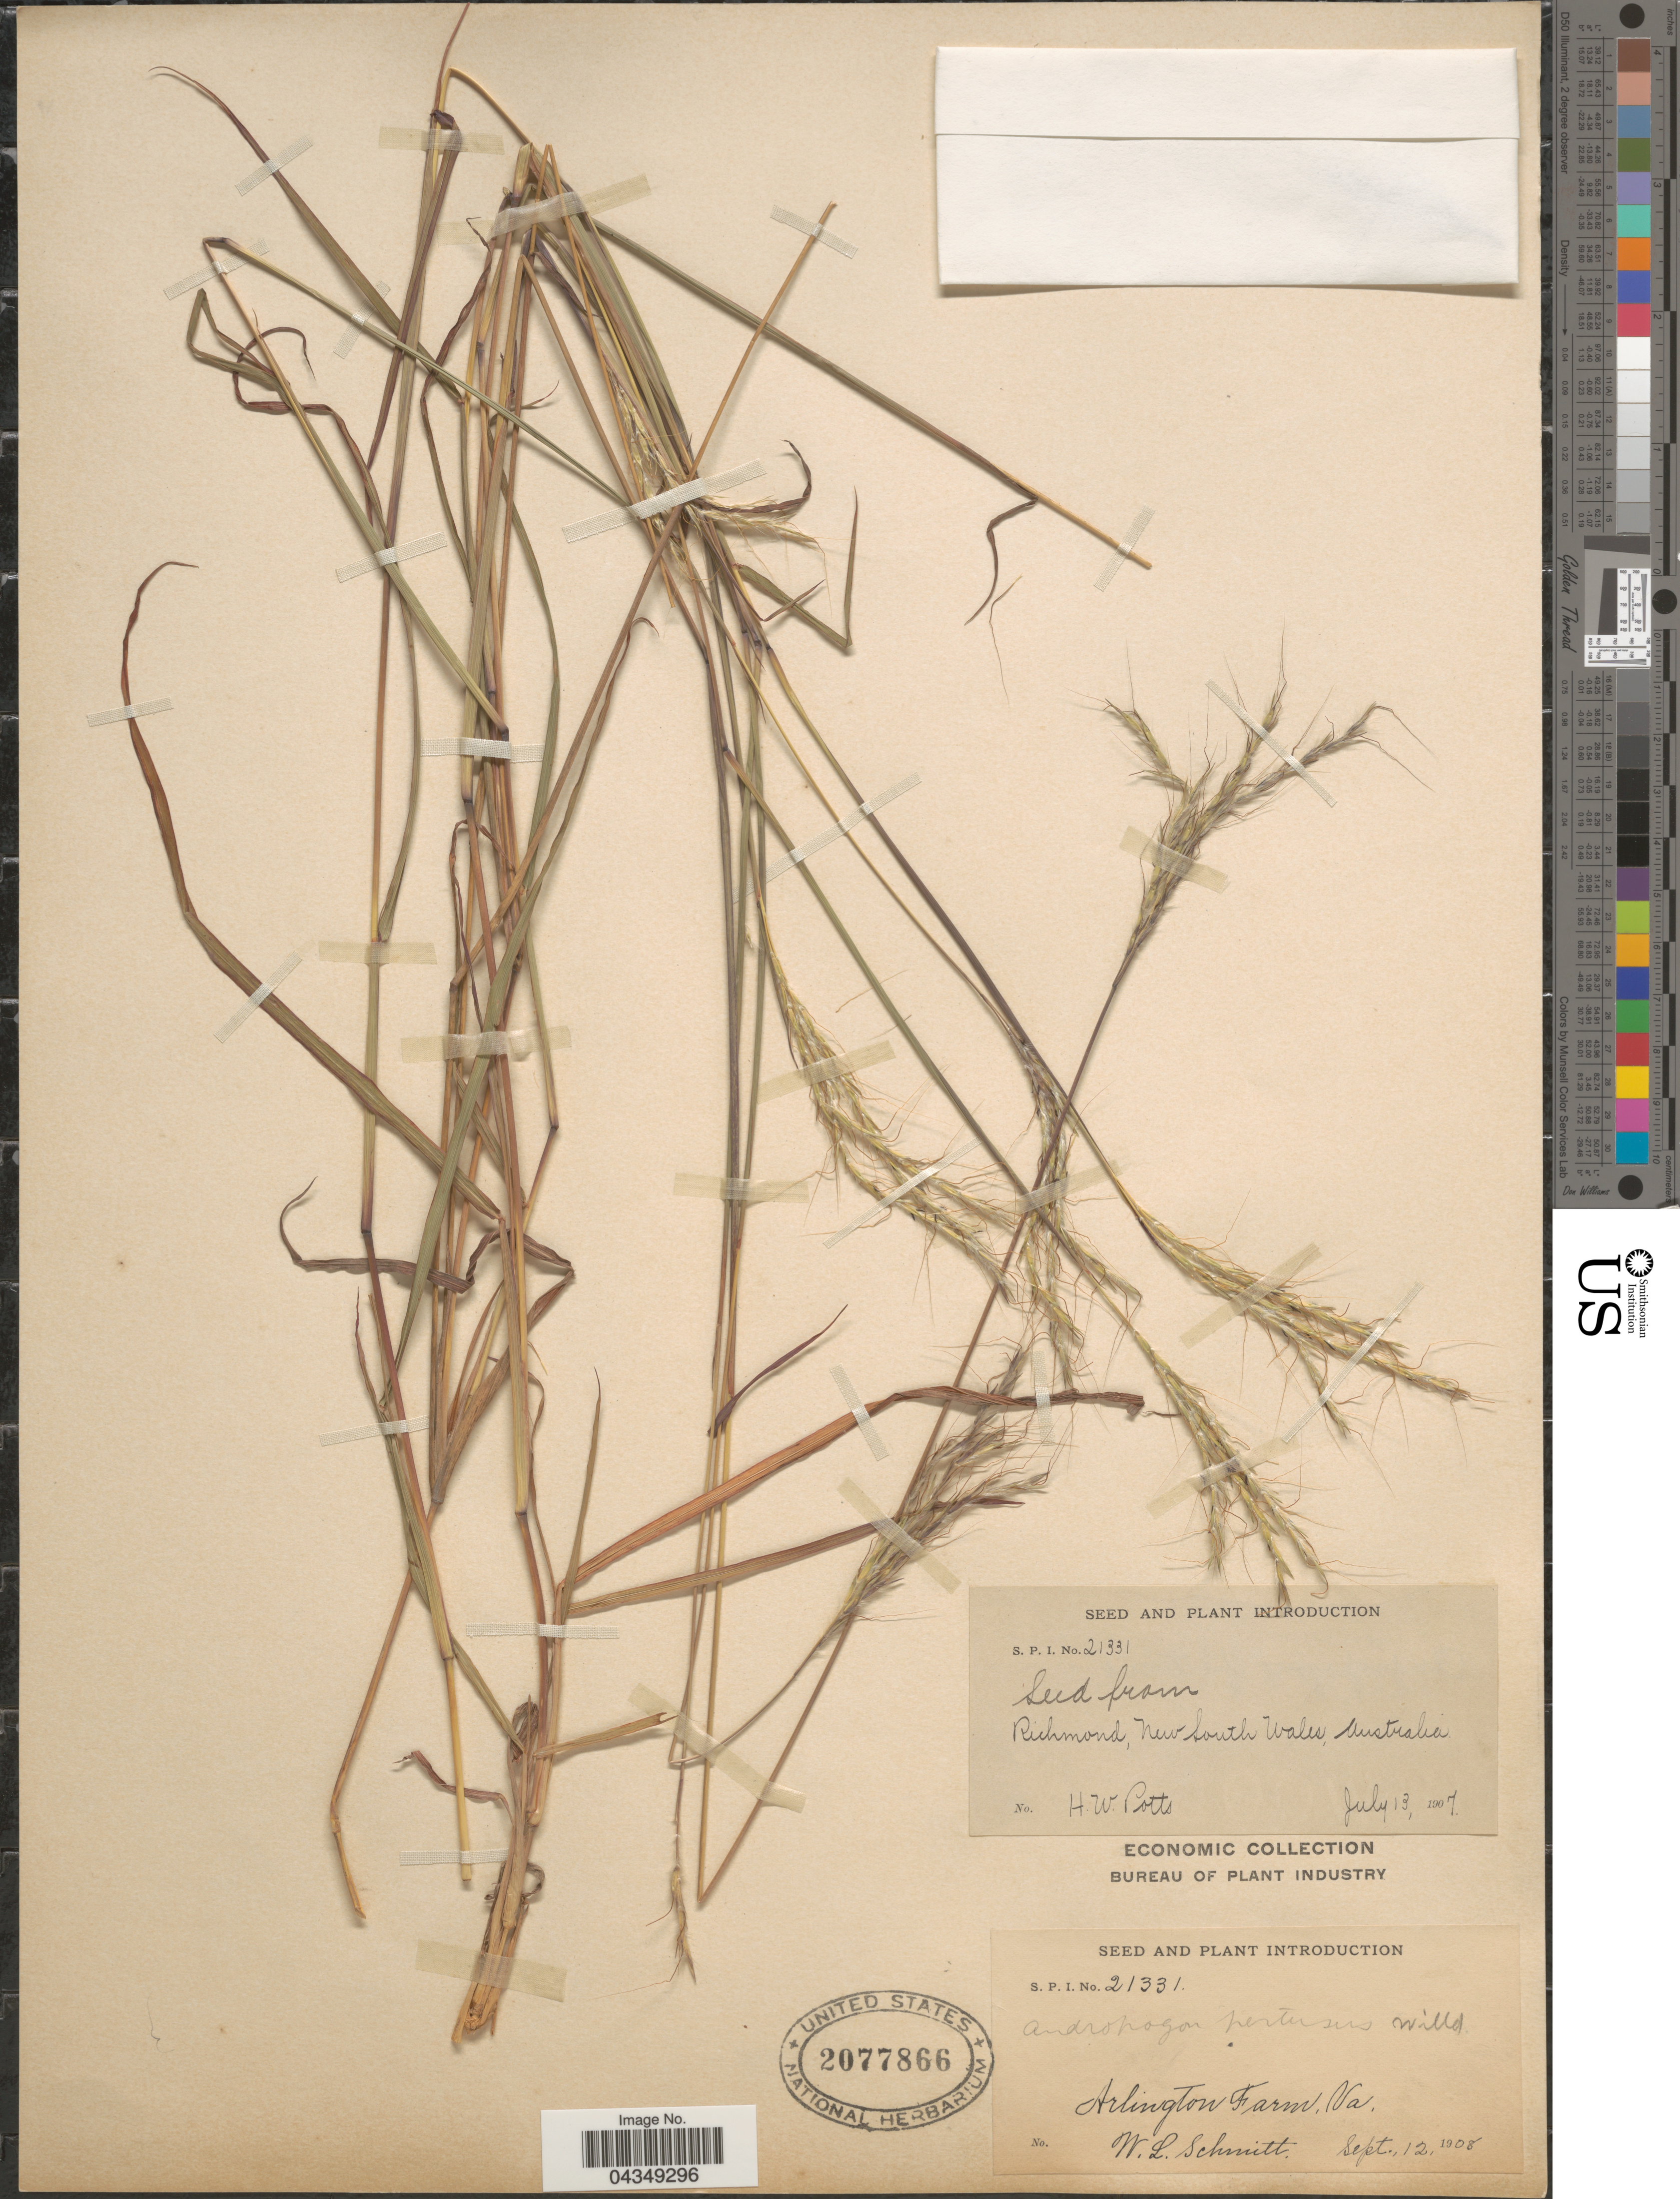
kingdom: Plantae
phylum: Tracheophyta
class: Liliopsida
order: Poales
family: Poaceae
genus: Bothriochloa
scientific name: Bothriochloa decipiens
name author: (Hack.) C. E. Hubb.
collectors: W. L. Schmitt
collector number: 21331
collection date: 1908-09-12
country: United States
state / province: Virginia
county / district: Arlington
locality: Arlington Farm.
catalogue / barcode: US 2077866